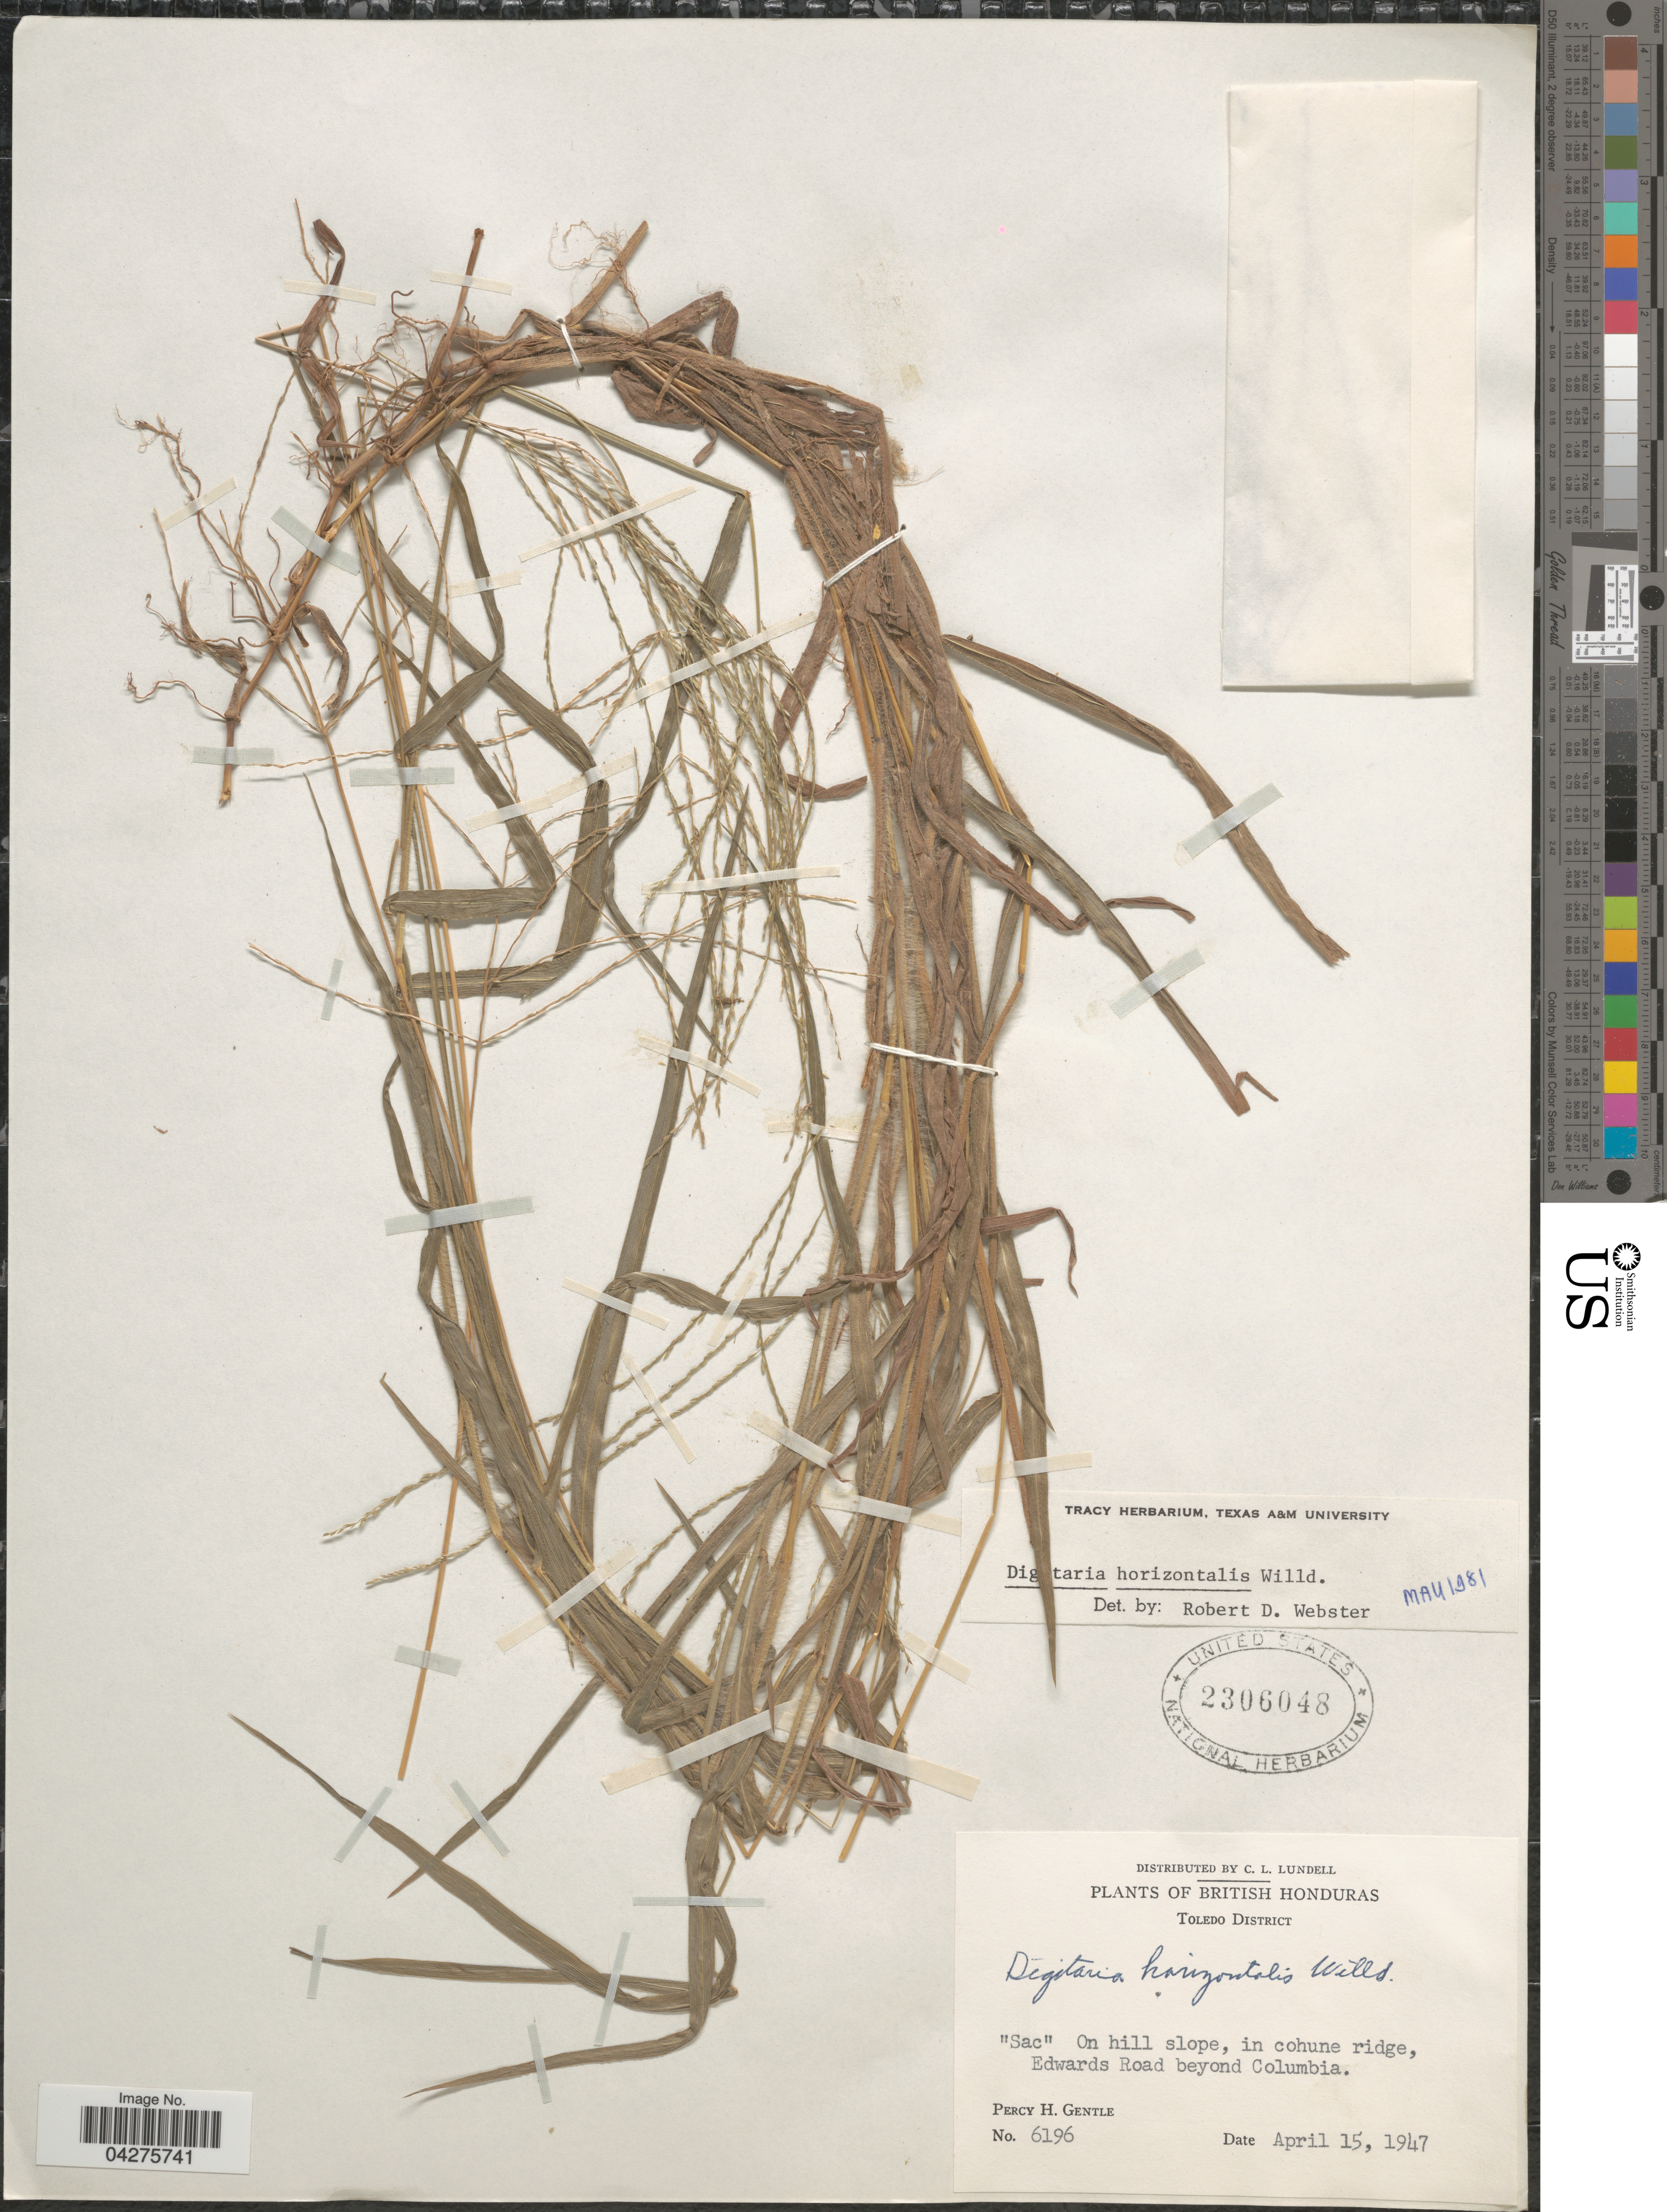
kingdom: Plantae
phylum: Tracheophyta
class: Liliopsida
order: Poales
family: Poaceae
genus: Digitaria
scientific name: Digitaria horizontalis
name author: Willd.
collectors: P. H. Gentle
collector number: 6196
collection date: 1947-04-15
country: Belize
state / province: Toledo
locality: British Honduras. Toledo District. On hill slope, in cohune ridge, Edwards Road beyond Columbia.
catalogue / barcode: US 2306048